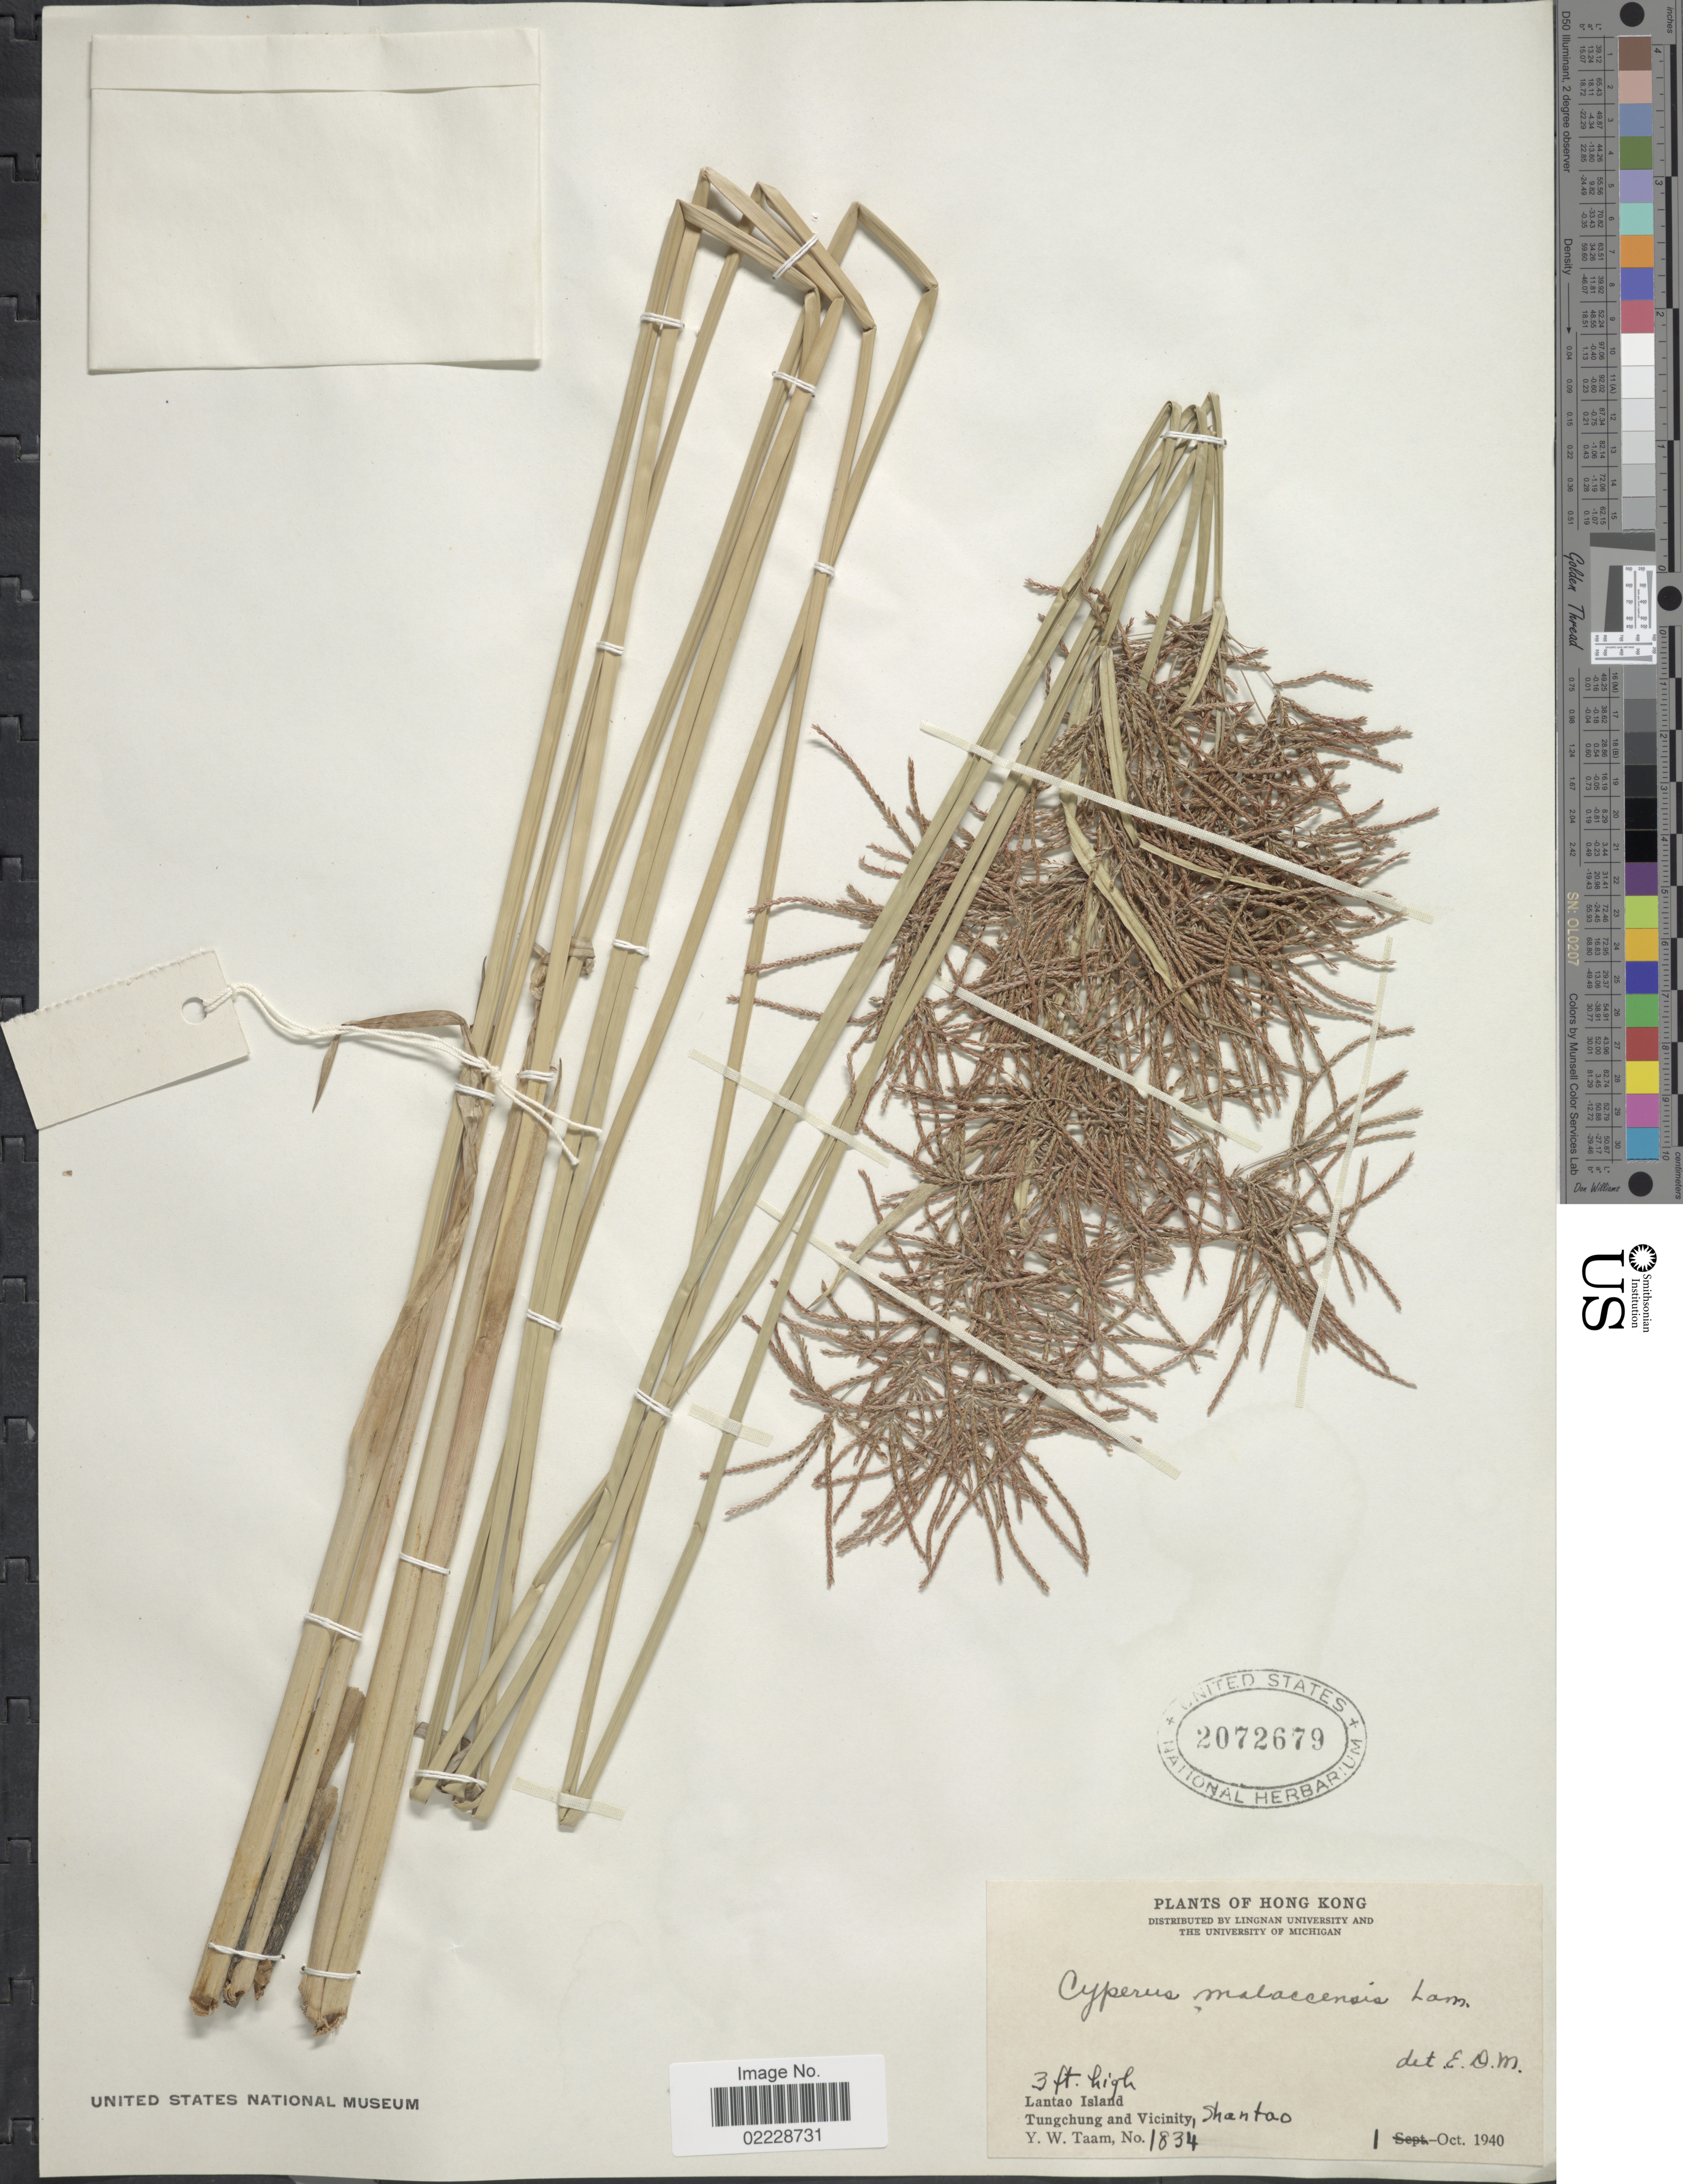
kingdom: Plantae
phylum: Tracheophyta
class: Liliopsida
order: Poales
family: Cyperaceae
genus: Cyperus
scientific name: Cyperus malaccensis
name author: Lam.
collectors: Y. W. Taam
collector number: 1834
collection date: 1940-10-01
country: China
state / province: Hong Kong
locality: Lantao Island, Tungchung and Vicinity, Shantao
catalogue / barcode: US 2072679